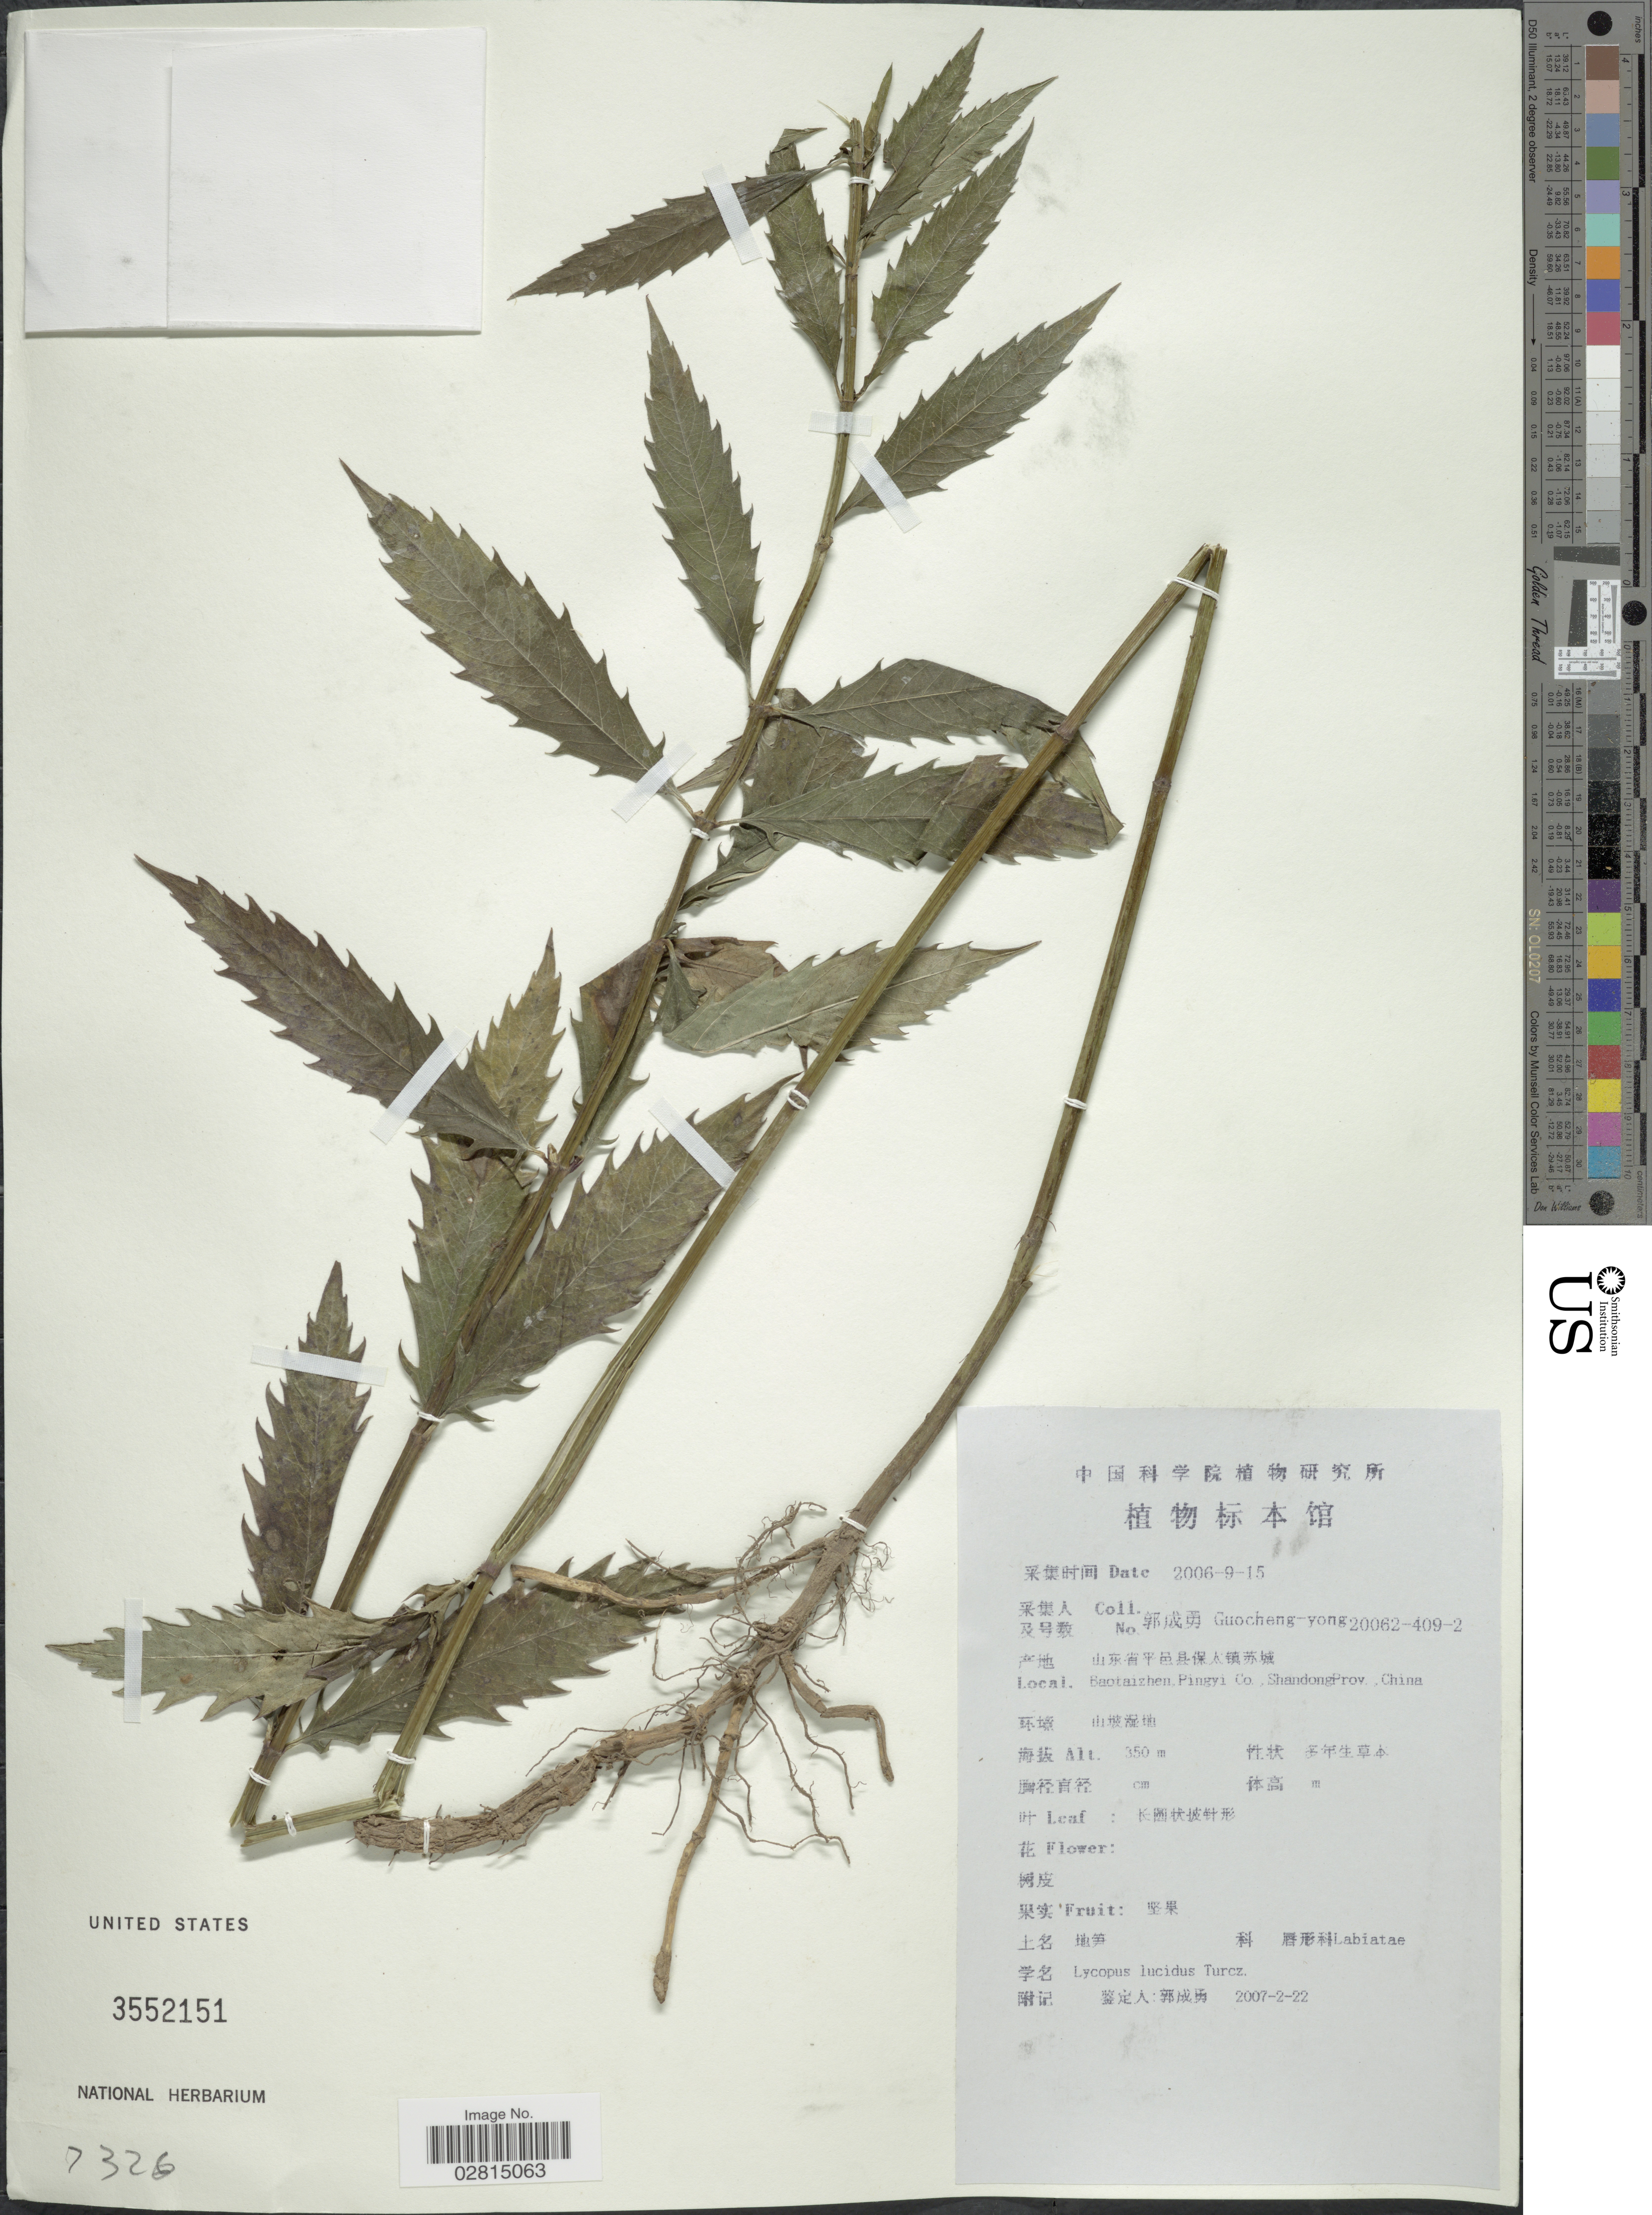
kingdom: Plantae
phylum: Tracheophyta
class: Magnoliopsida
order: Lamiales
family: Lamiaceae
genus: Lycopus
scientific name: Lycopus lucidus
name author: Turcz. ex Benth.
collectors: Guo cheng-yong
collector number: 20062-409-2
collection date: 2006-09-15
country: China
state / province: Shandong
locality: Baotaizhen, Pingyi Co.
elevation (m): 350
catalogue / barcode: US 3552151